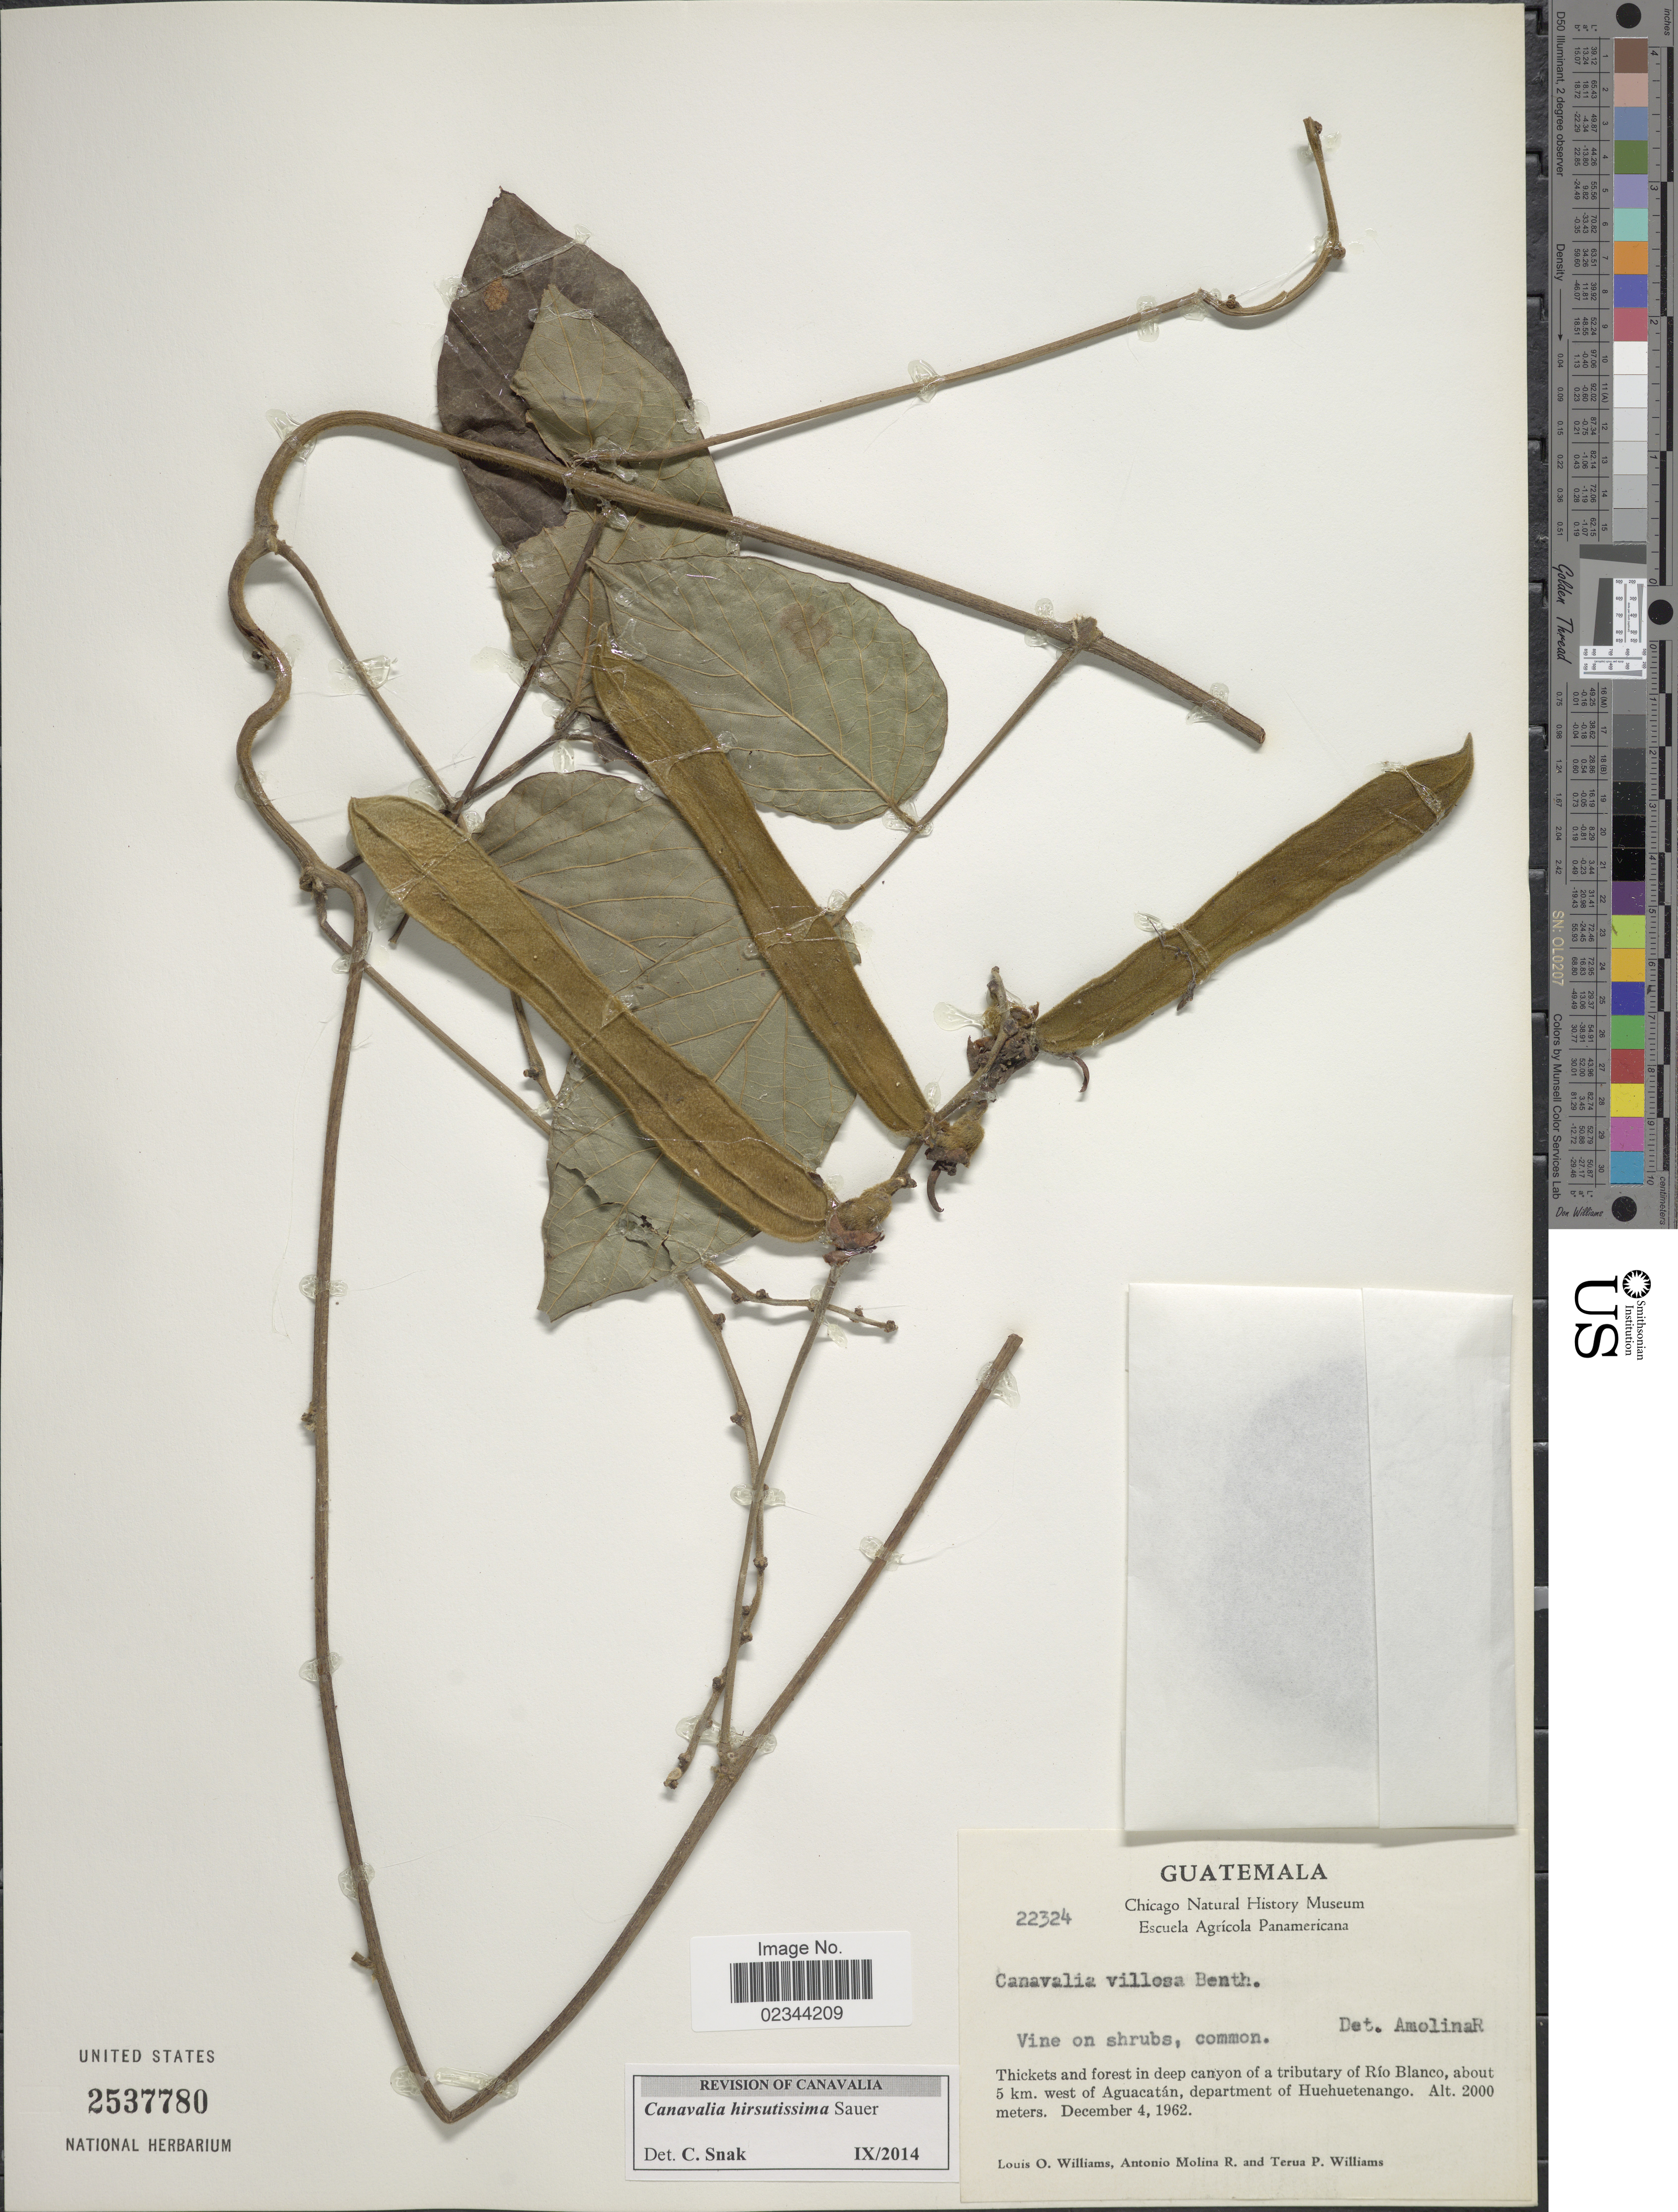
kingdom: Plantae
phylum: Tracheophyta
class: Magnoliopsida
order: Fabales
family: Fabaceae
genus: Canavalia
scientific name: Canavalia hirsutissima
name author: Sauer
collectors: L. O. Williams, A. Molina R. & T. Williams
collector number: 22324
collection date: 1962-12-04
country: Guatemala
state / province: Huehuetenango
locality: In deep canyon of a tributary of Rio Blanco, about 5 km. west of Aguacatan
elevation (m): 2000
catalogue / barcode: US 2537780